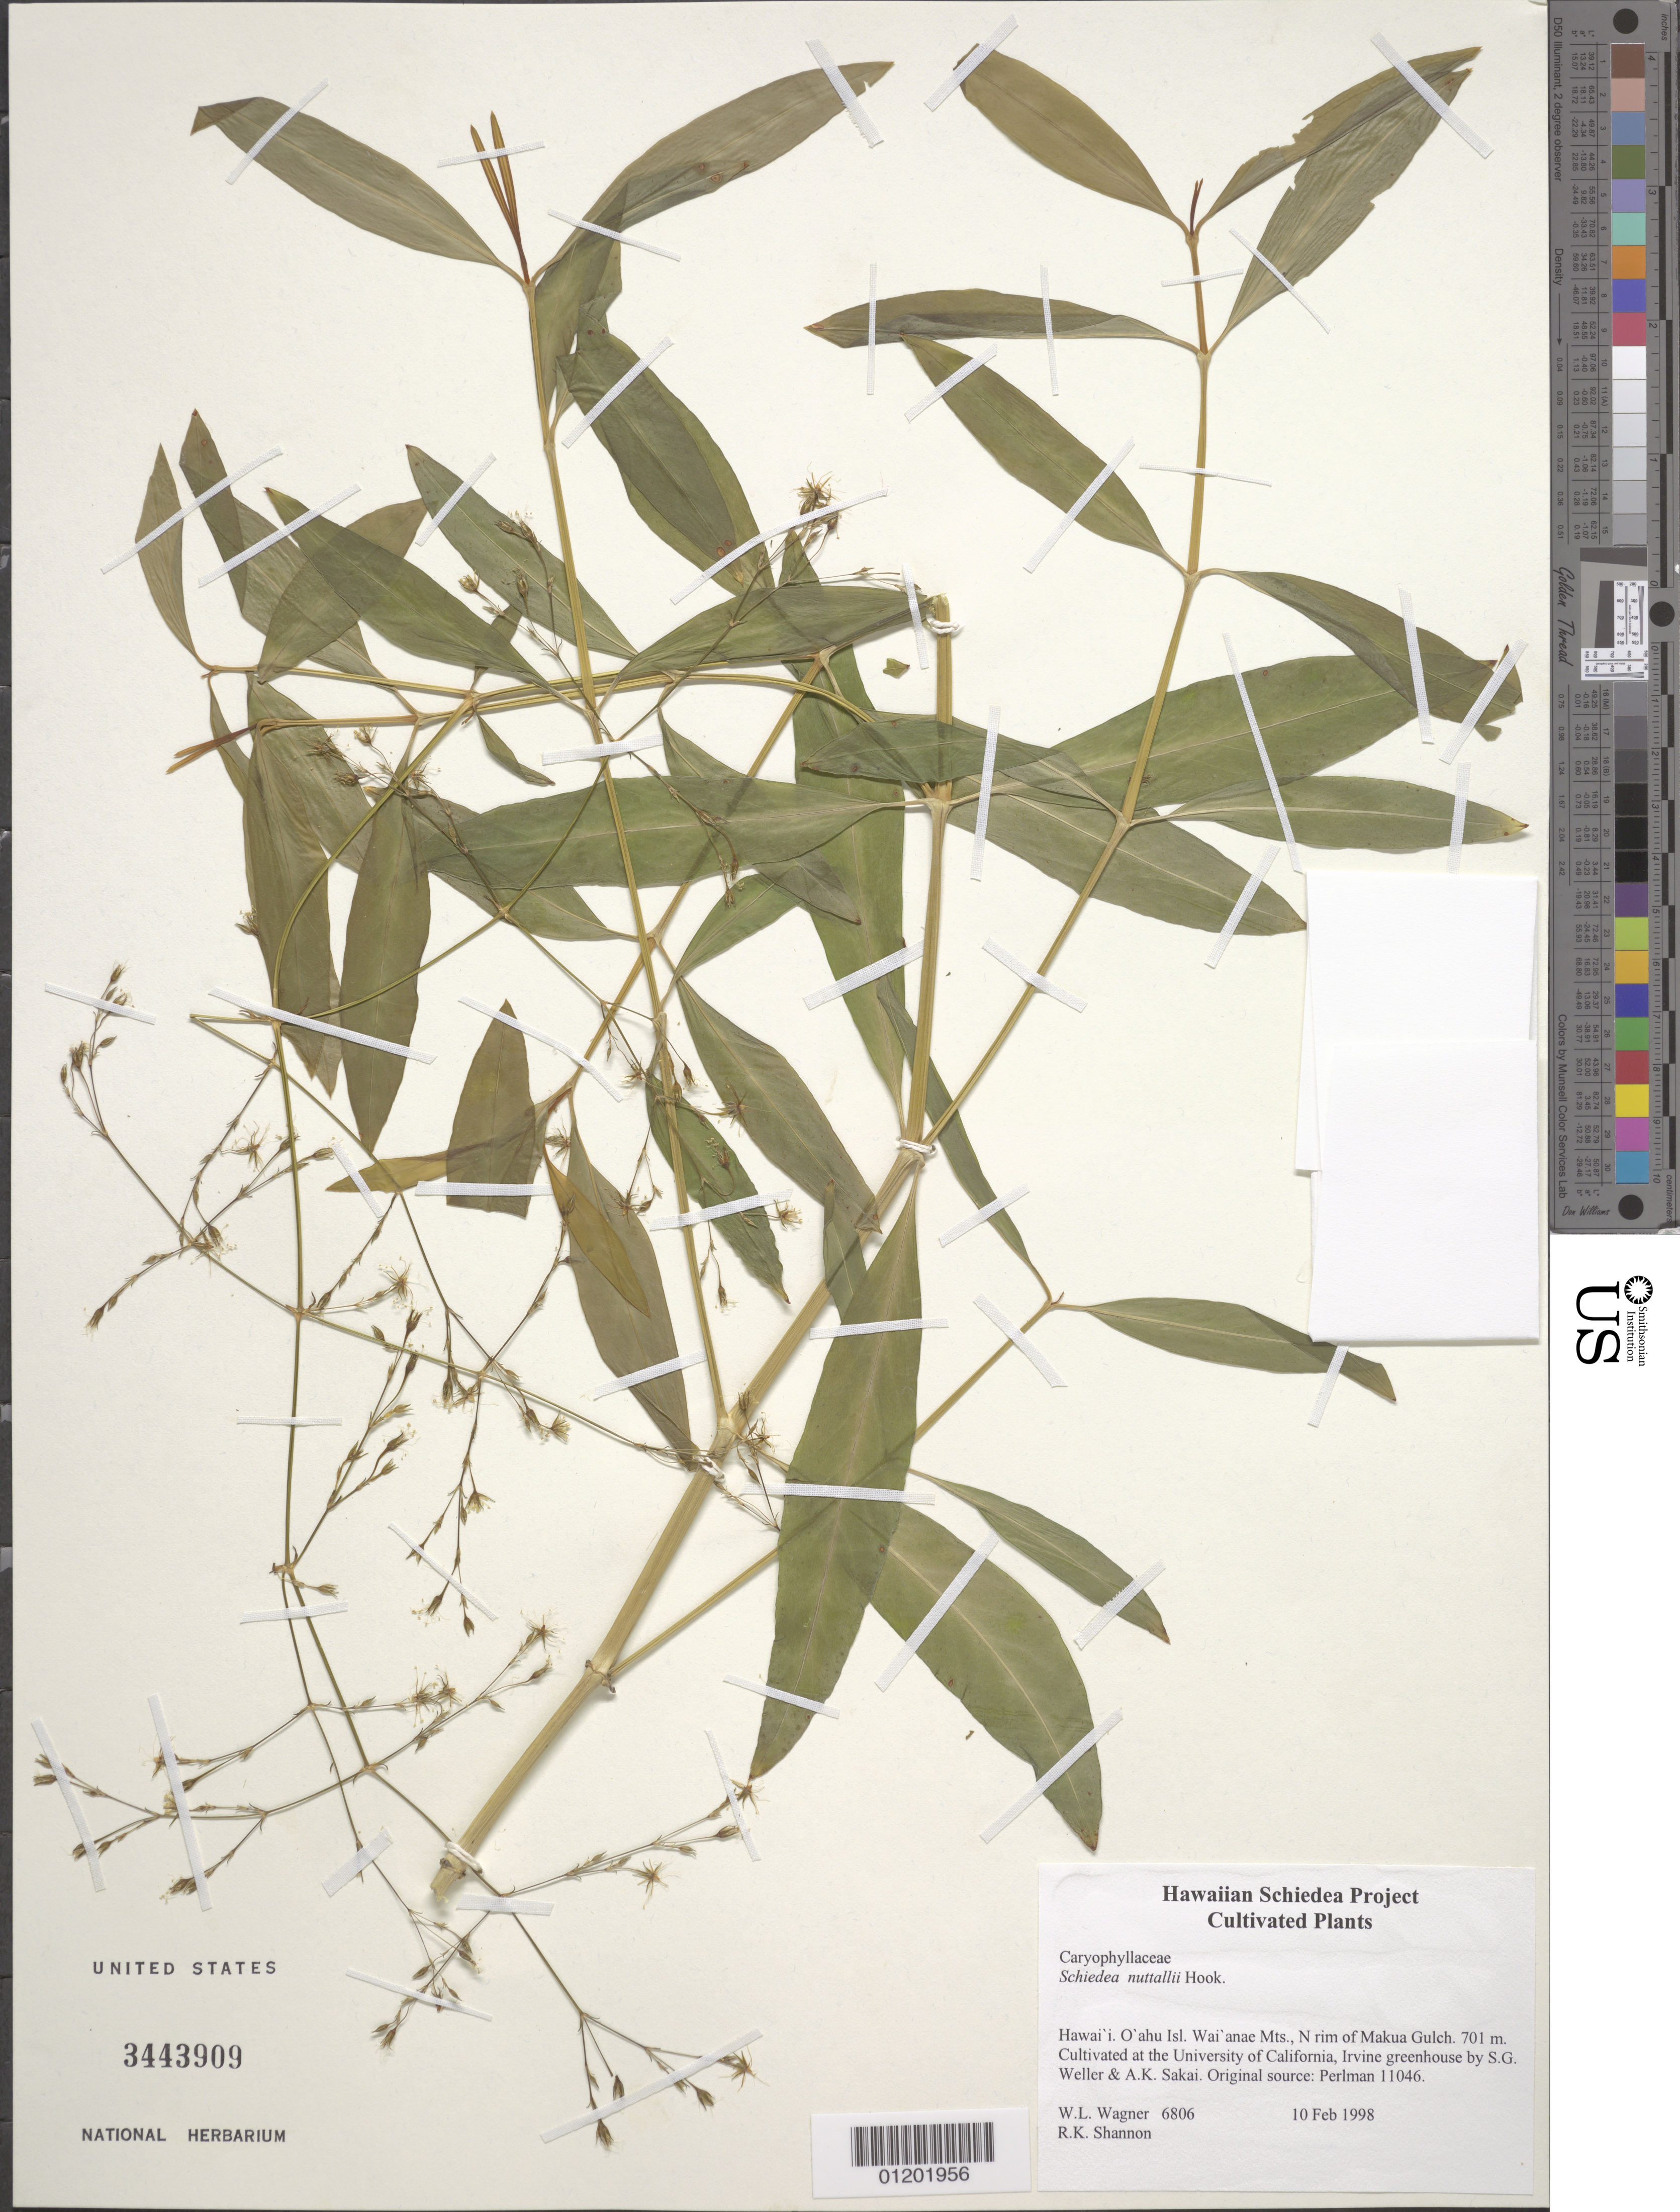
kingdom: Plantae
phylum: Tracheophyta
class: Magnoliopsida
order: Caryophyllales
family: Caryophyllaceae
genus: Schiedea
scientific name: Schiedea nuttallii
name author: Hook.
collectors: W. L. Wagner & R. Shannon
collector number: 6806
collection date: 1998-02-10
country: United States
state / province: California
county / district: Orange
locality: University of California, Irvine greenhouse.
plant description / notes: Cultivated at the University of California, Irvine greenhouse by S.G. Weller & A.K. Sakai. Original source: Perlman 11046.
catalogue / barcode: US 3443909